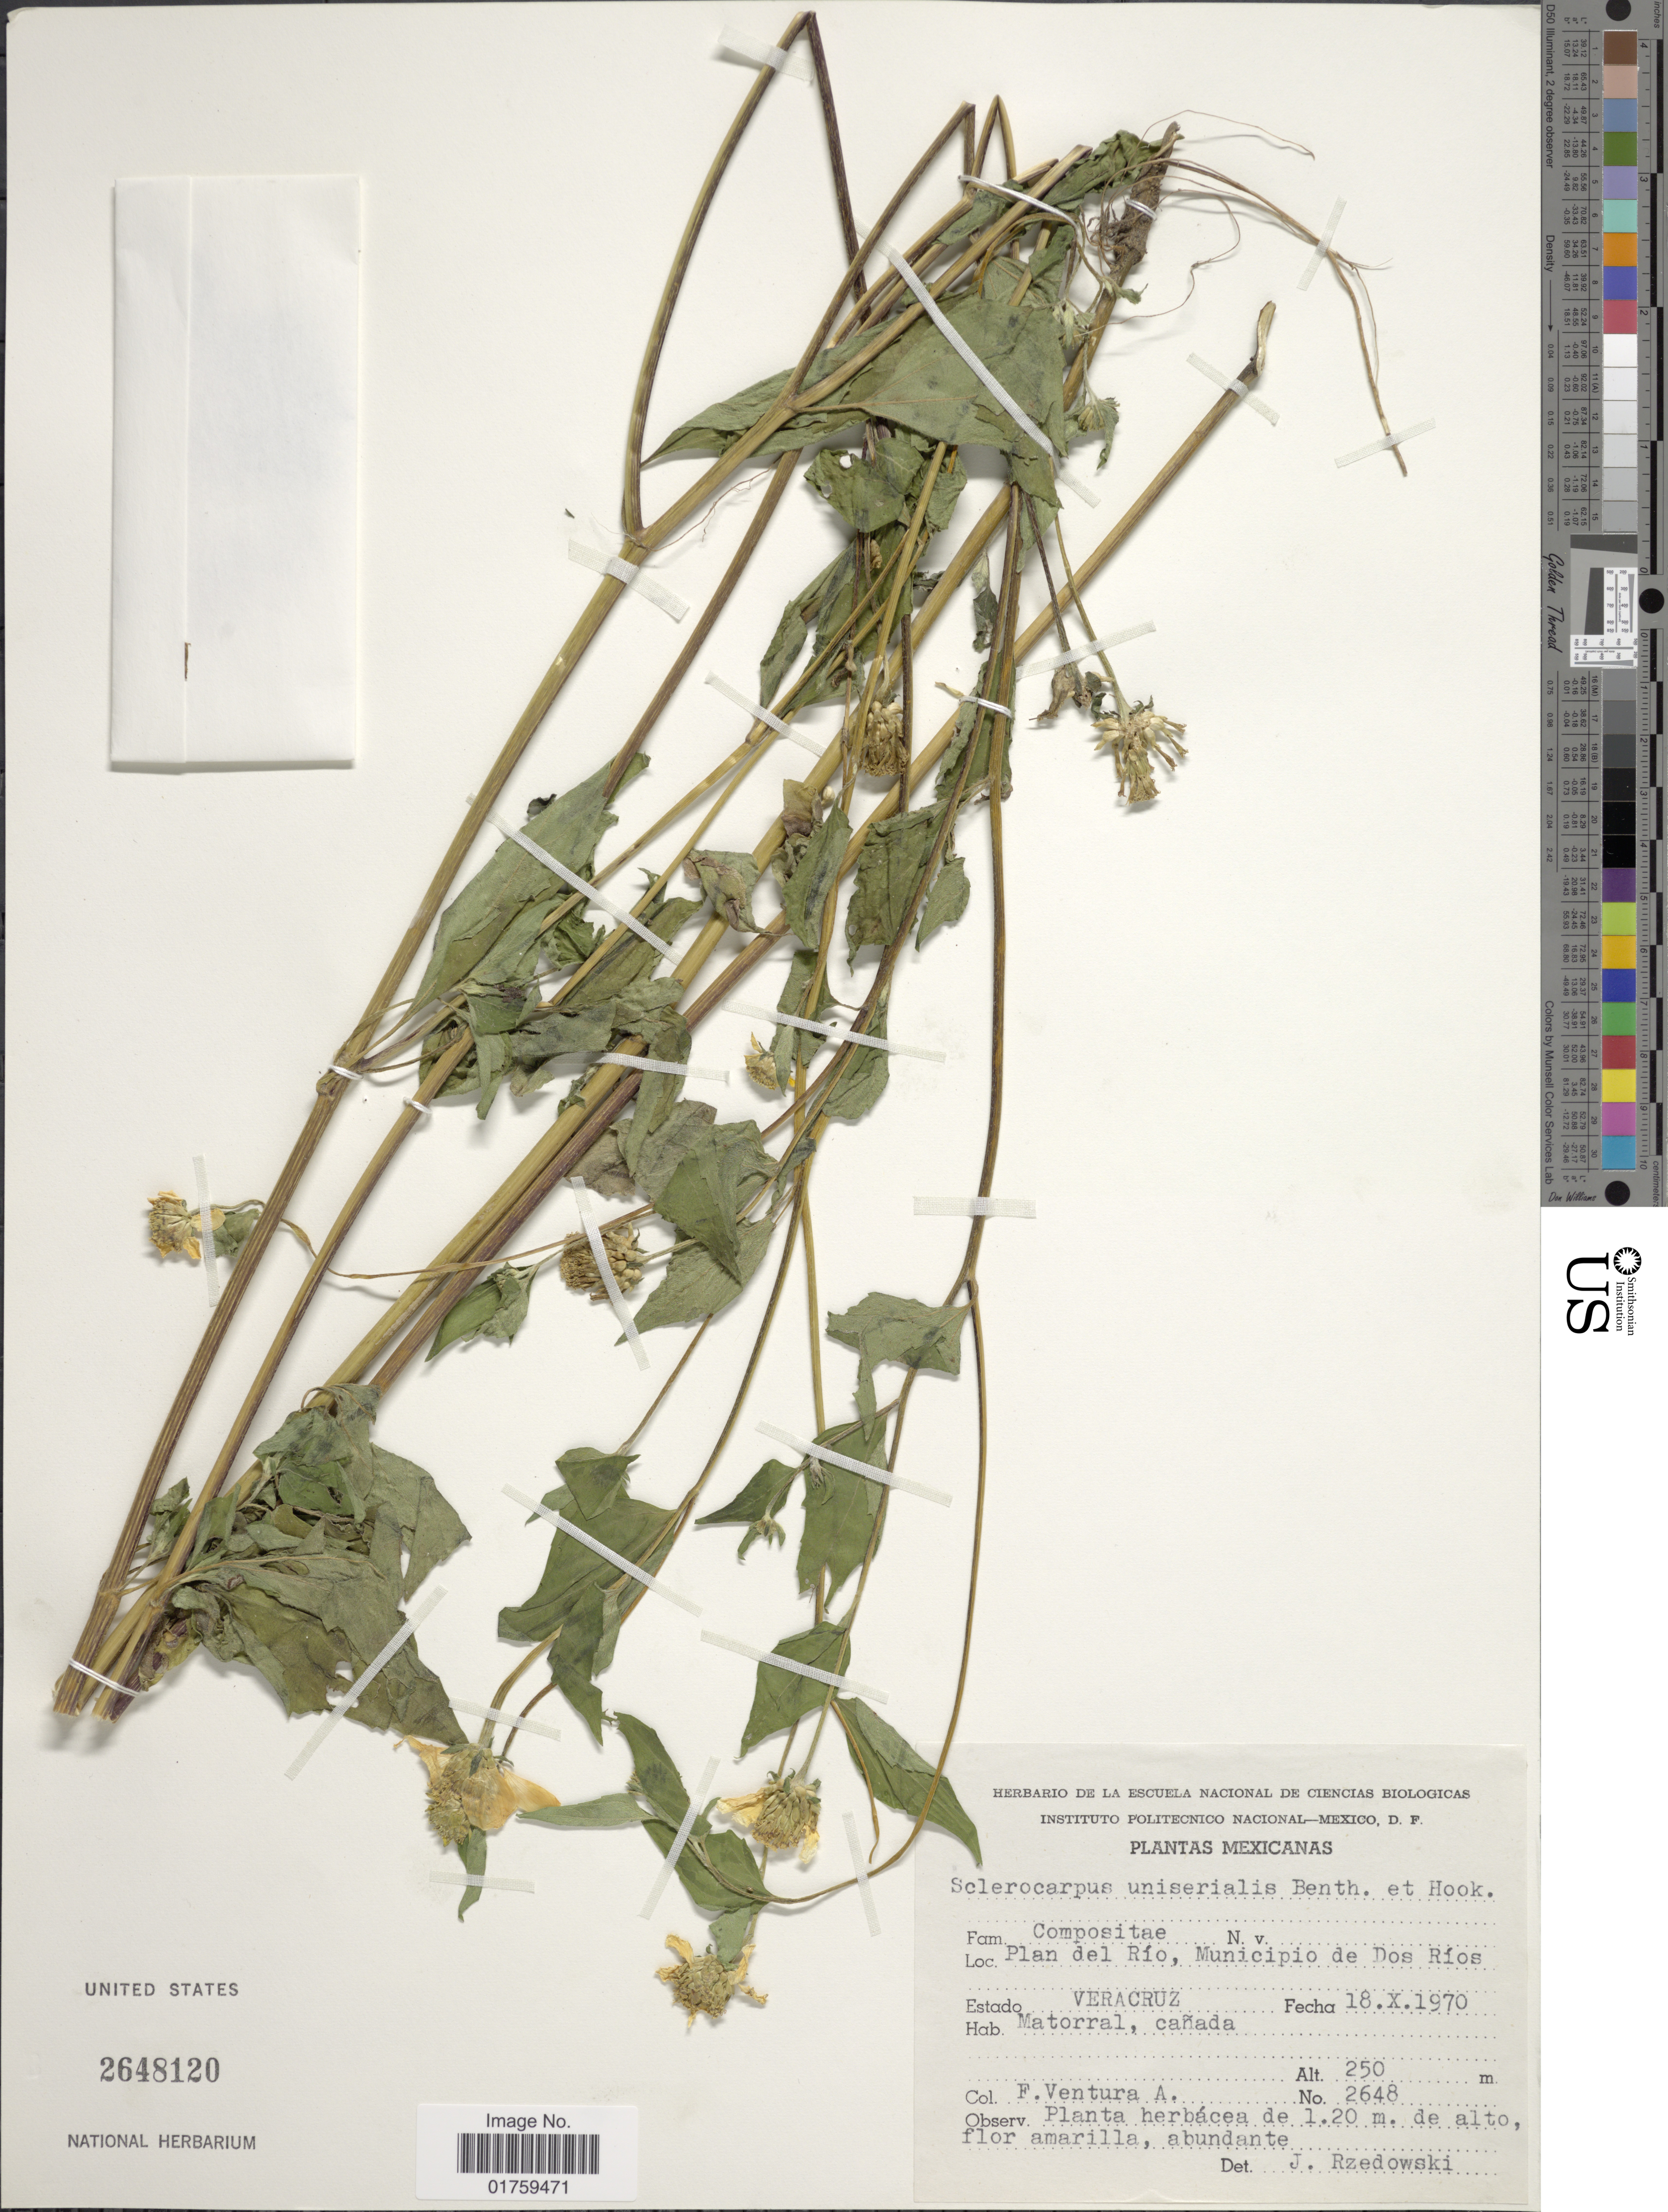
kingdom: Plantae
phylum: Tracheophyta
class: Magnoliopsida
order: Asterales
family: Asteraceae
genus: Sclerocarpus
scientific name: Sclerocarpus uniserialis var. frutescens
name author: (Brandegee) Feddema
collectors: F. Ventura A.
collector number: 2648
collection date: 1970-10-18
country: Mexico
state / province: Veracruz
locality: Plan del Rio, Municipio de Dos Rios. Estado Veracruz. Matorral, cañada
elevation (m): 250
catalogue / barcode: US 2648120